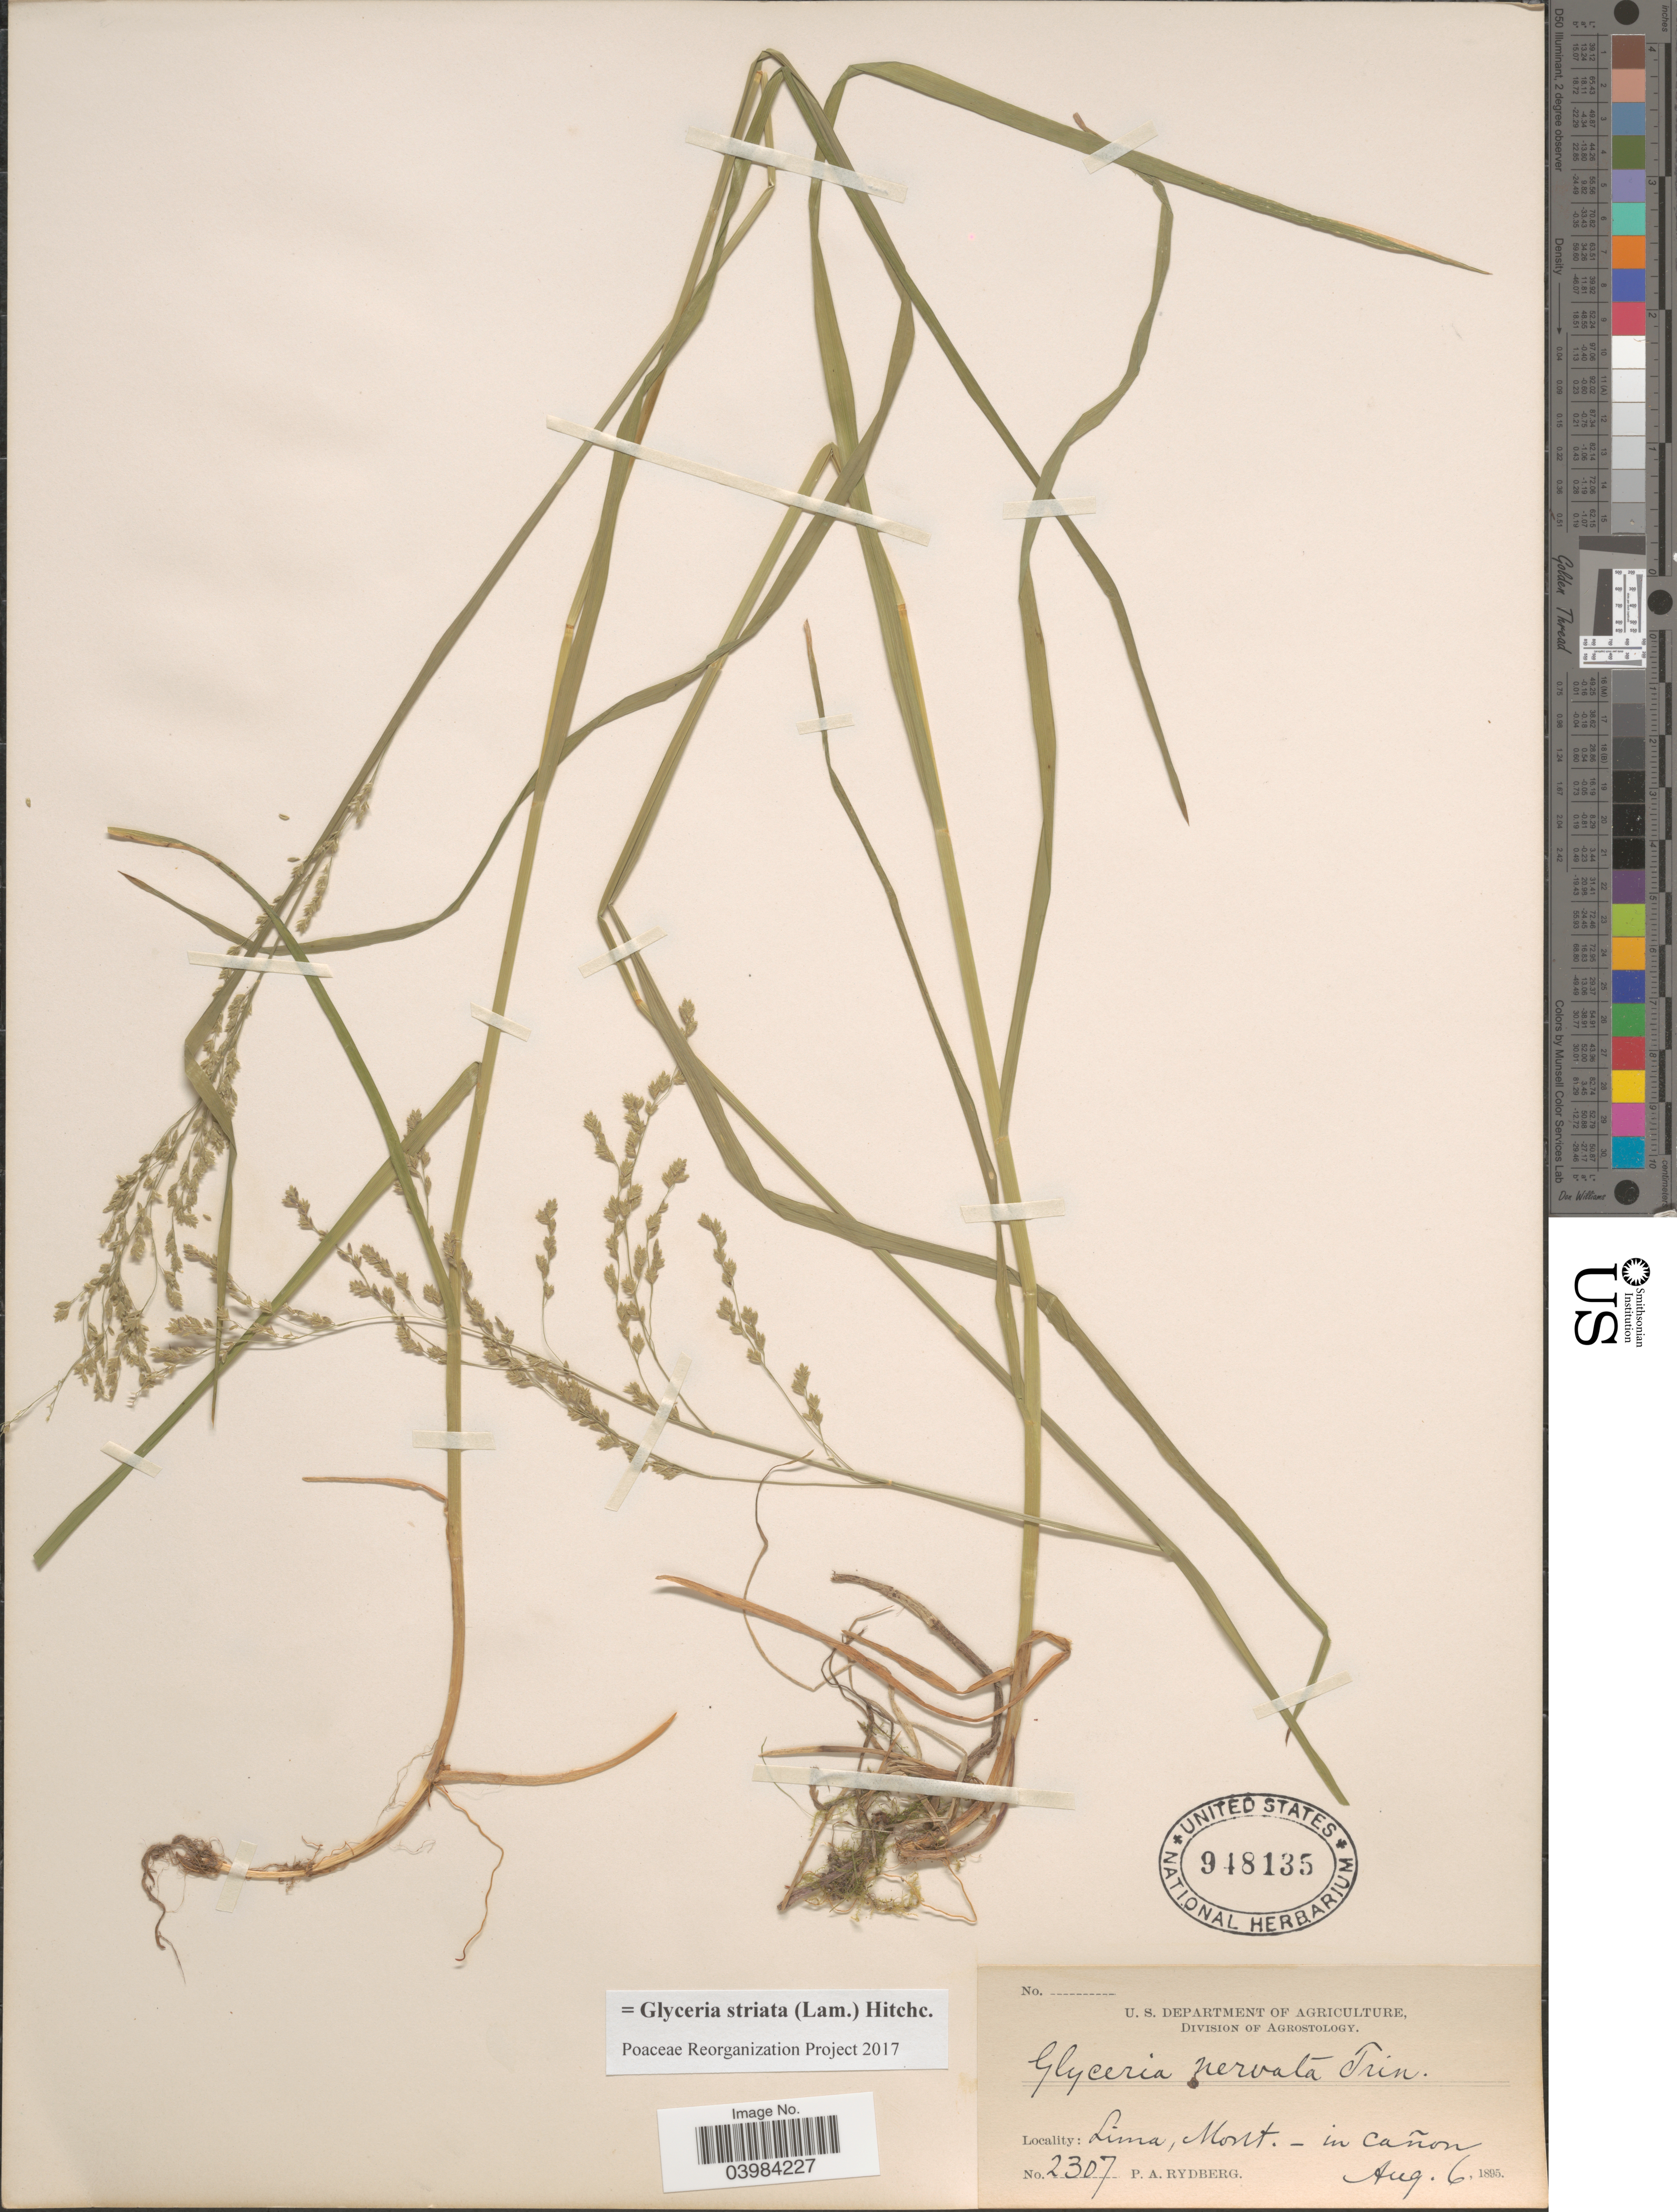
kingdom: Plantae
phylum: Tracheophyta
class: Liliopsida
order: Poales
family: Poaceae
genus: Glyceria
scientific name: Glyceria striata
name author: (Lam.) Hitchc.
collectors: P. A. Rydberg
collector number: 2307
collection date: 1895-08-06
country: United States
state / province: Montana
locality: Lima, in cañon.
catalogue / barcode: US 948135